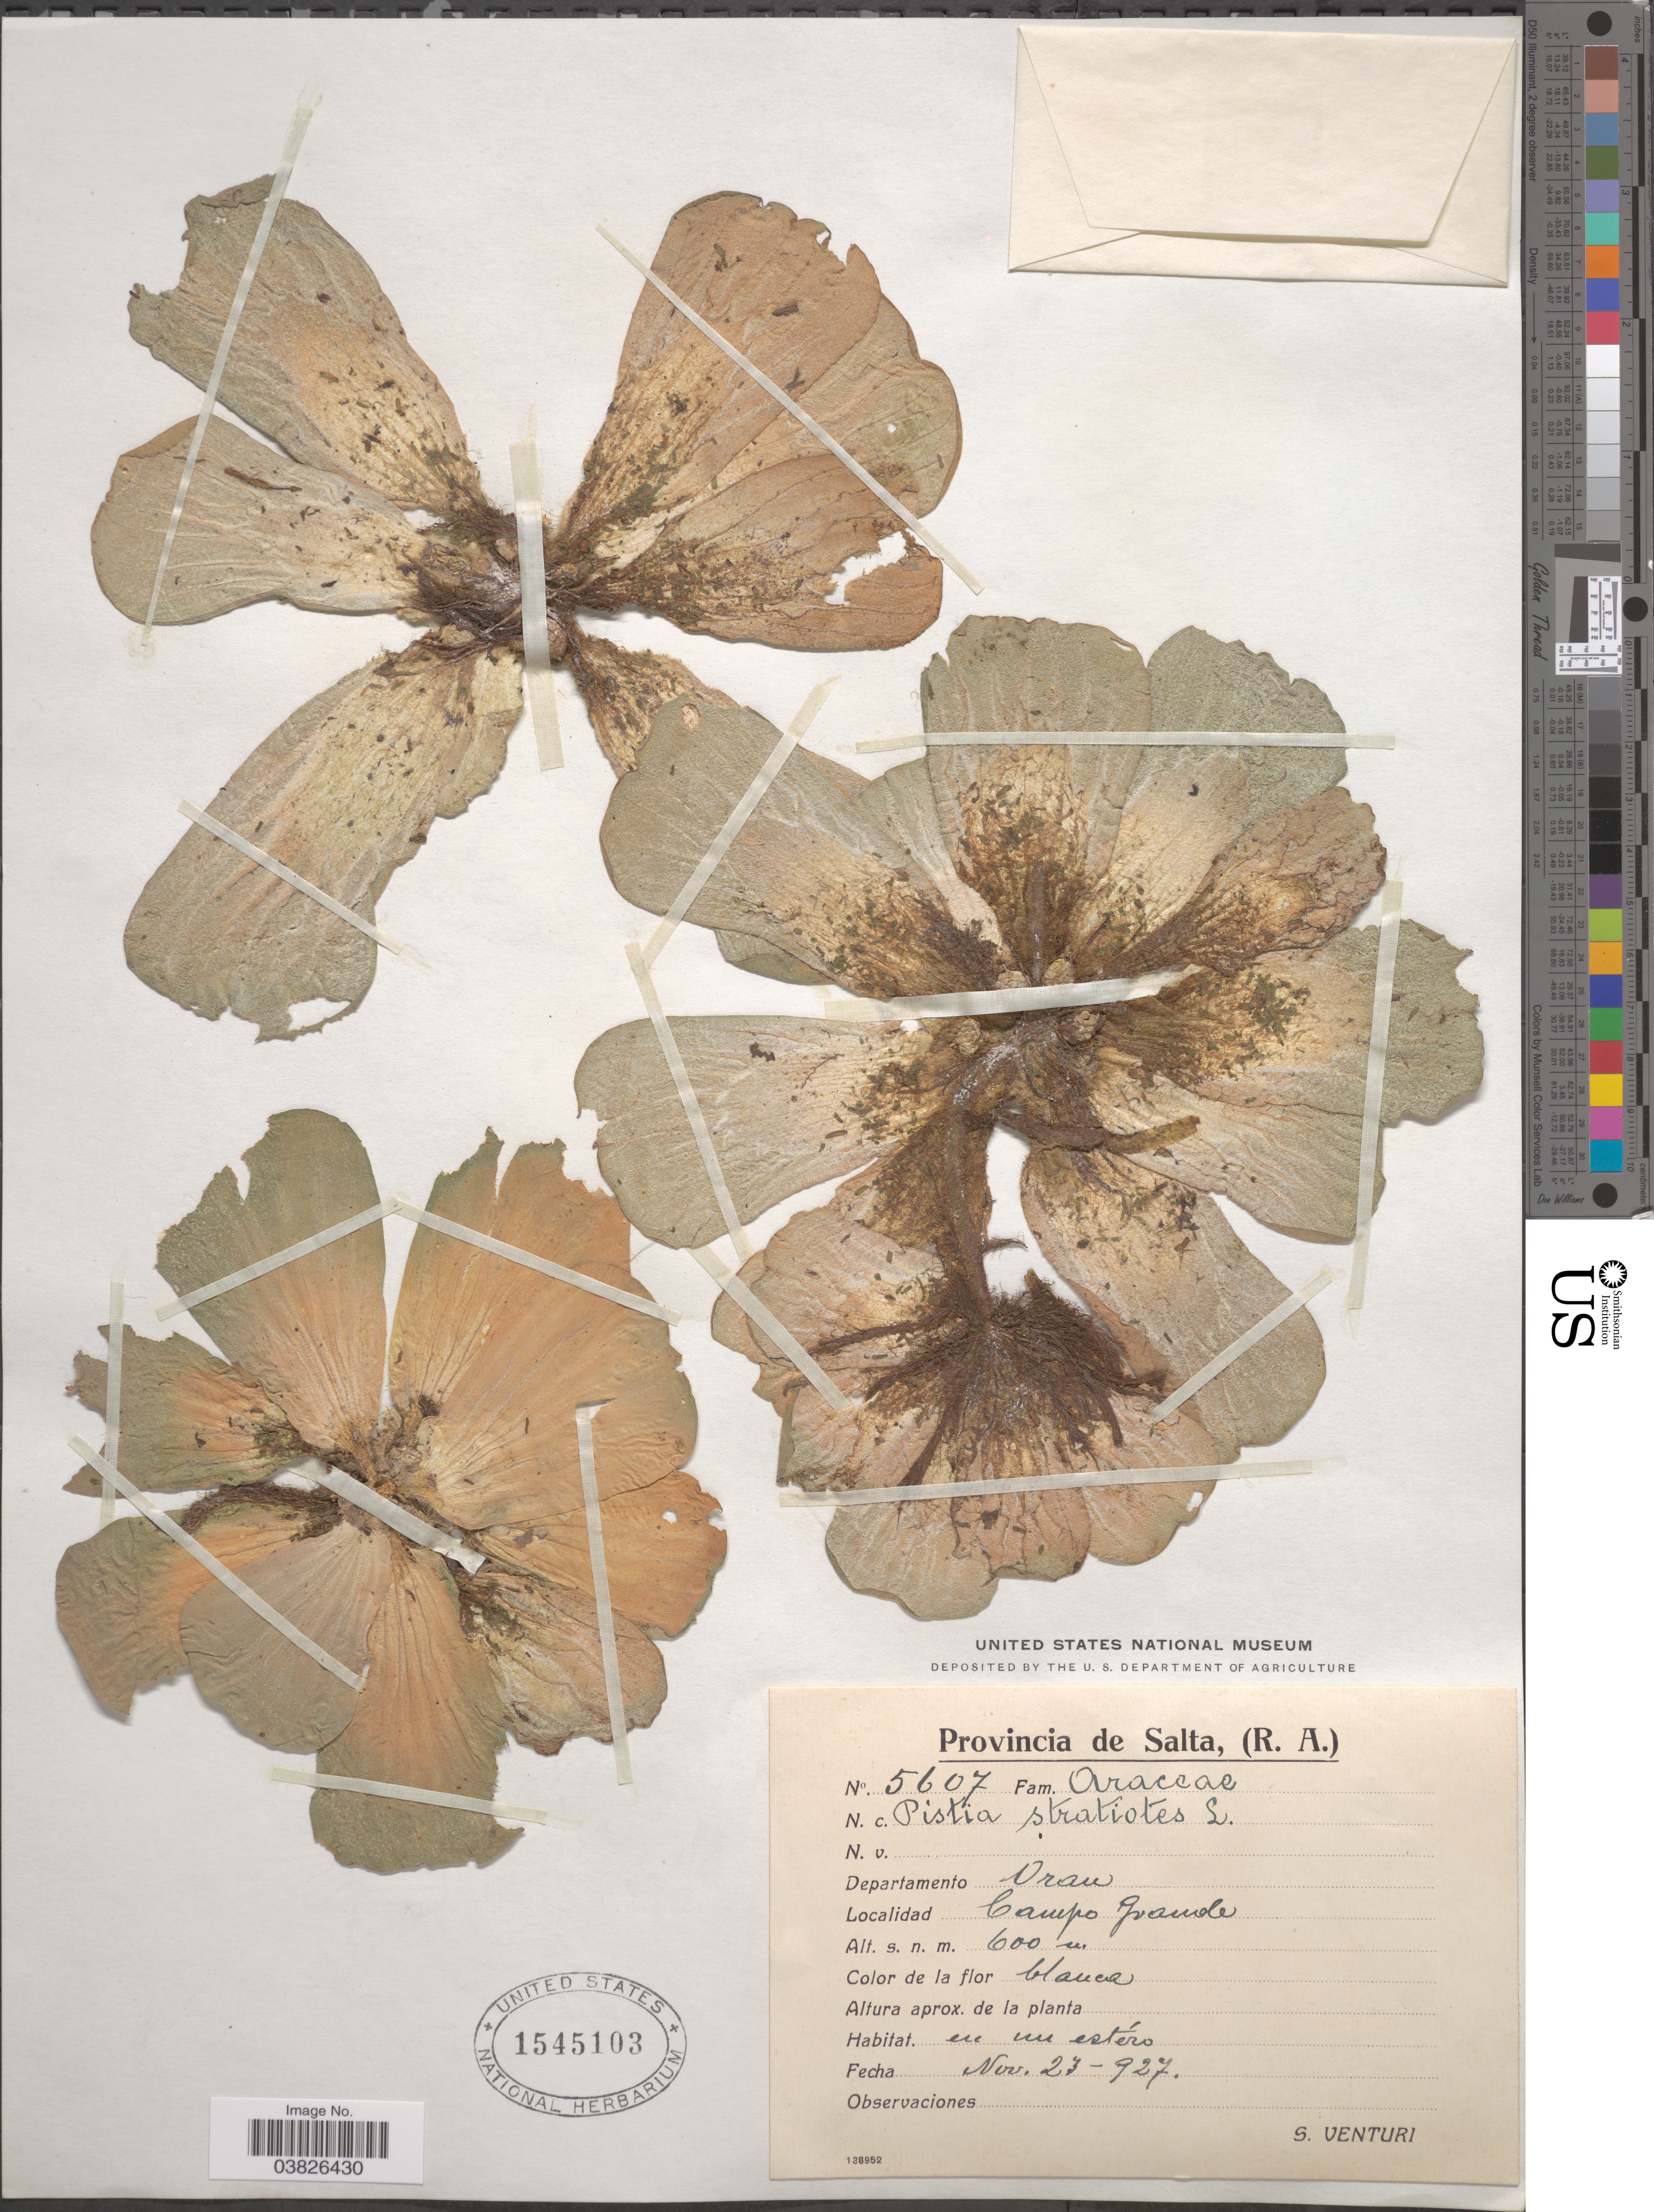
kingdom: Plantae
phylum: Tracheophyta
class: Liliopsida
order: Alismatales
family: Araceae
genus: Pistia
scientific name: Pistia stratiotes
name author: L.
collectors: S. Venturi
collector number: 5607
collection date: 1927-11-23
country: Argentina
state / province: Salta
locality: Departamento Oran. Campo Grande.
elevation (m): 600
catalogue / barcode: US 1545103